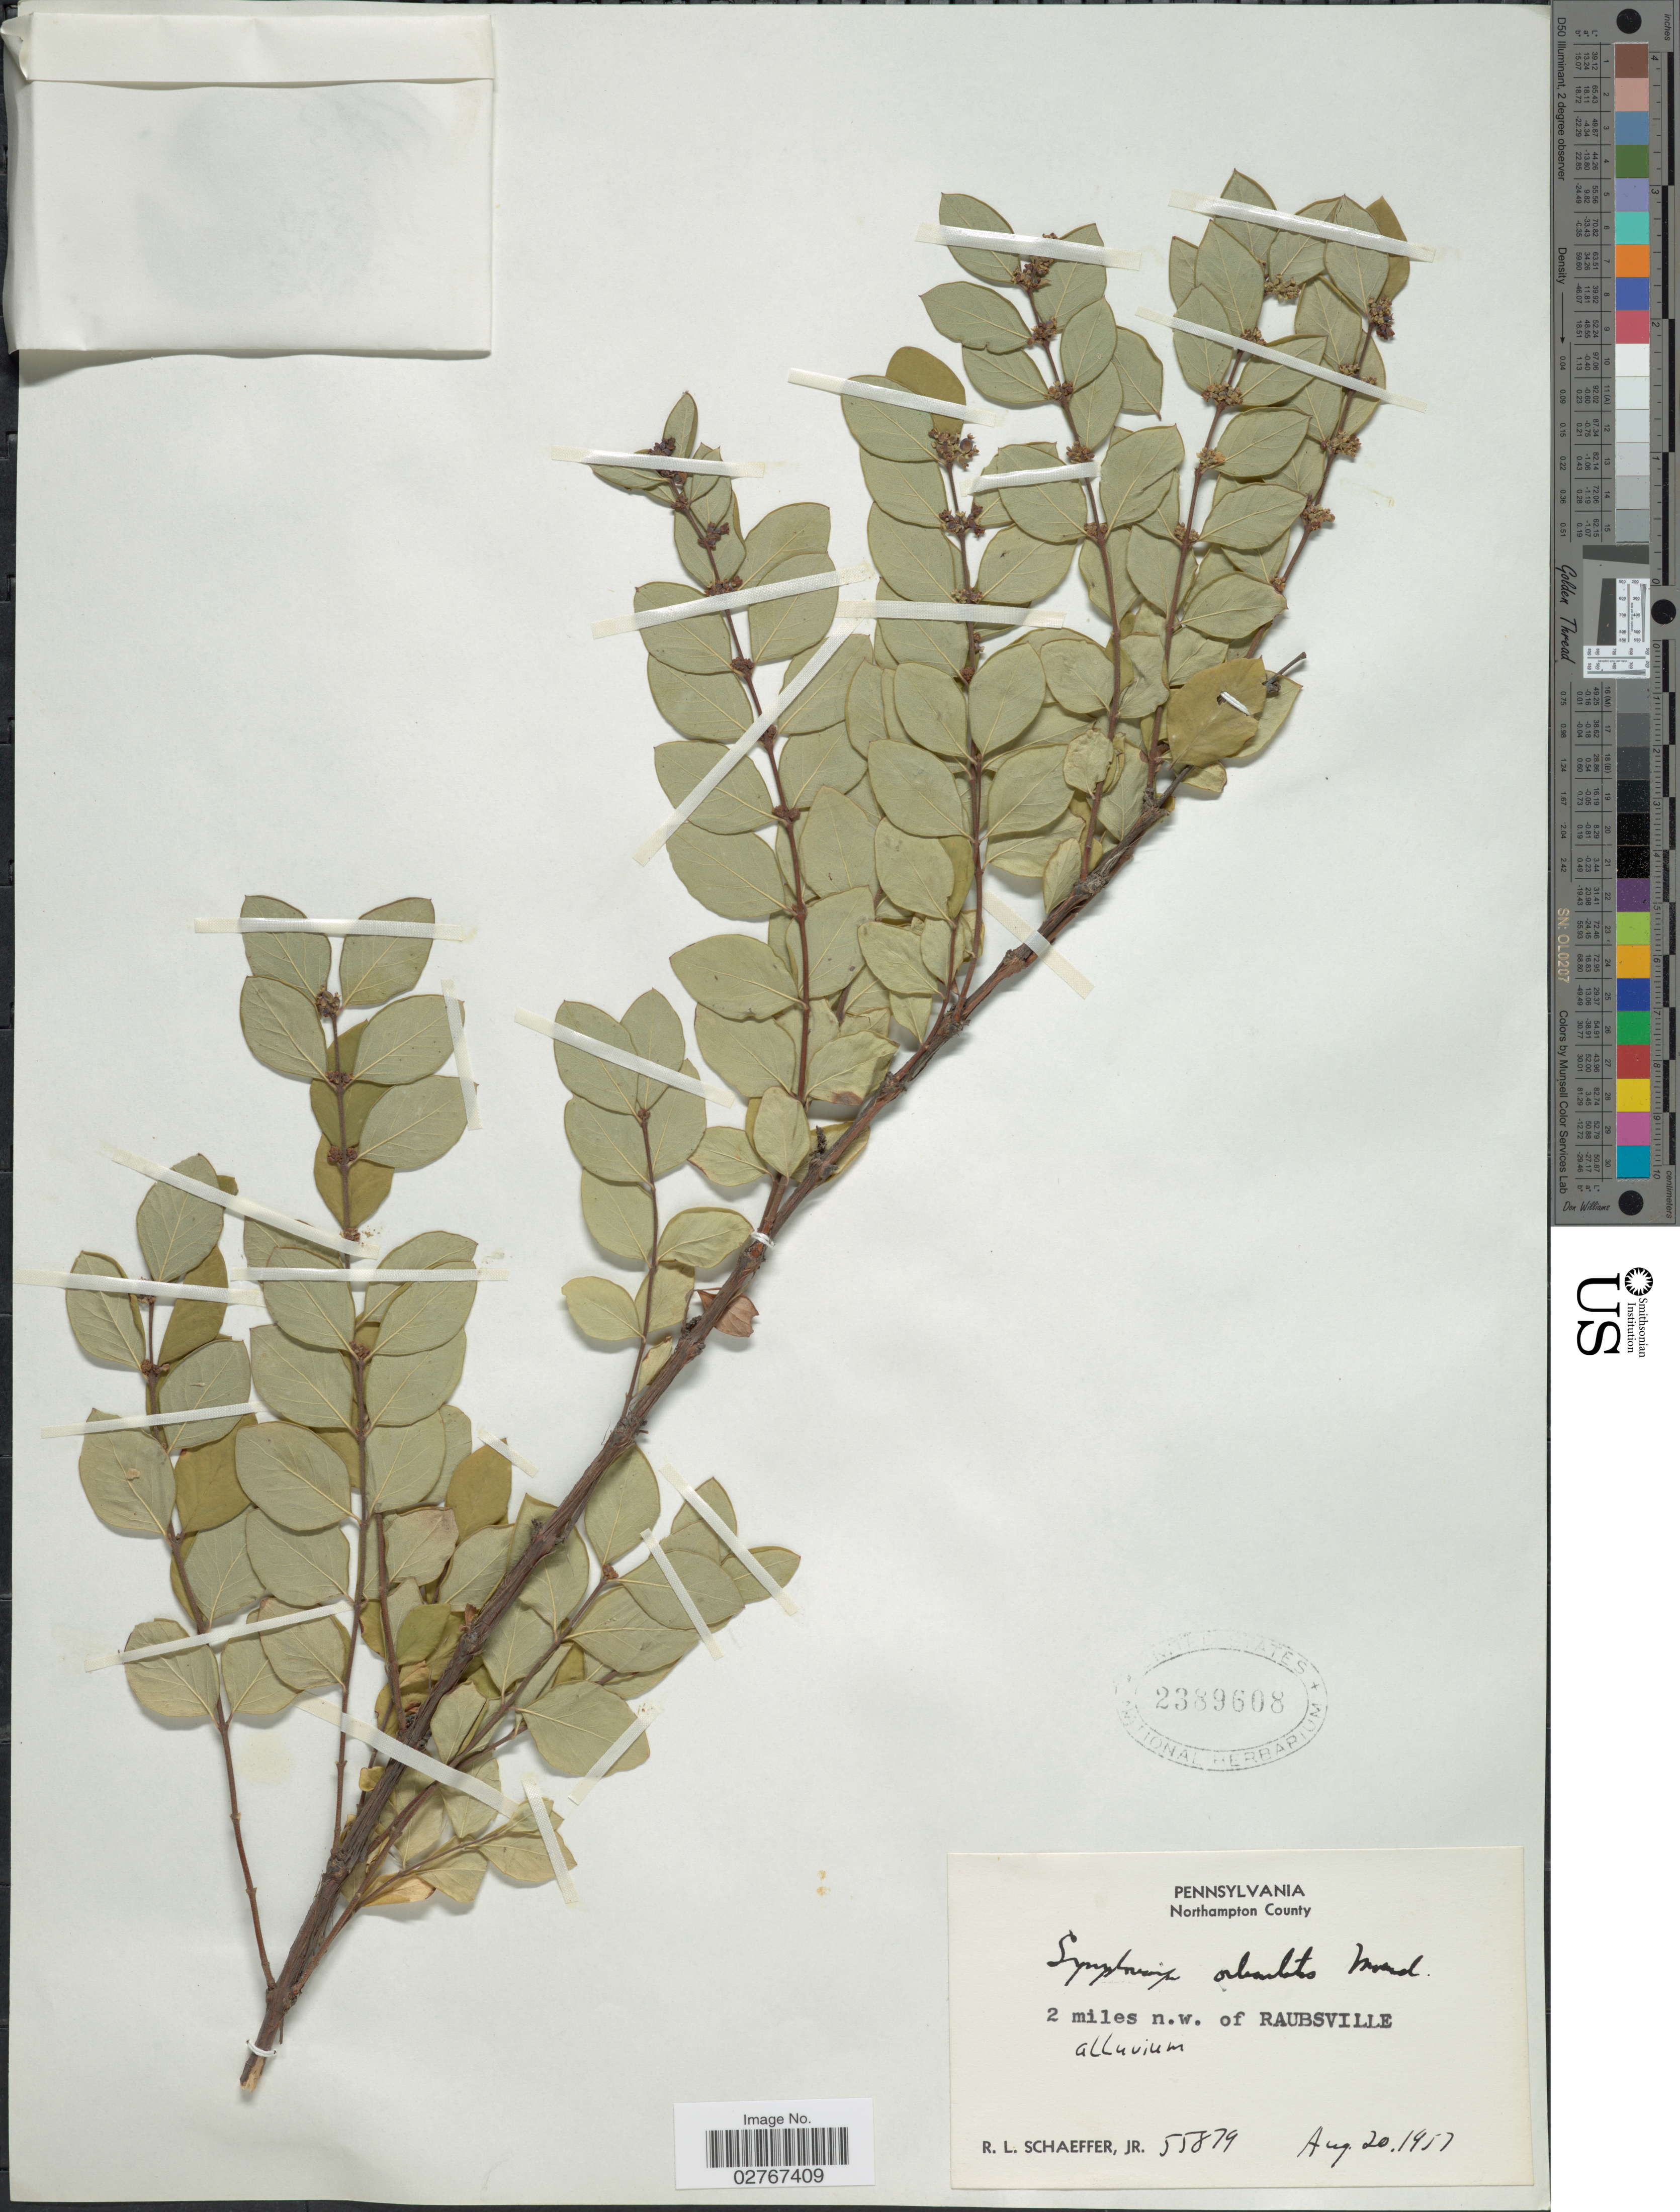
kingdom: Plantae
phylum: Tracheophyta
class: Magnoliopsida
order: Dipsacales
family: Caprifoliaceae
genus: Symphoricarpos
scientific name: Symphoricarpos orbiculatus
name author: Moench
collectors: R. L. Schaeffer Jr.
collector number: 55879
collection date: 1957-08-20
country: United States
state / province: Pennsylvania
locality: Northampton County. 2 miles n.w. of Raubsville.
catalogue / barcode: US 2389608